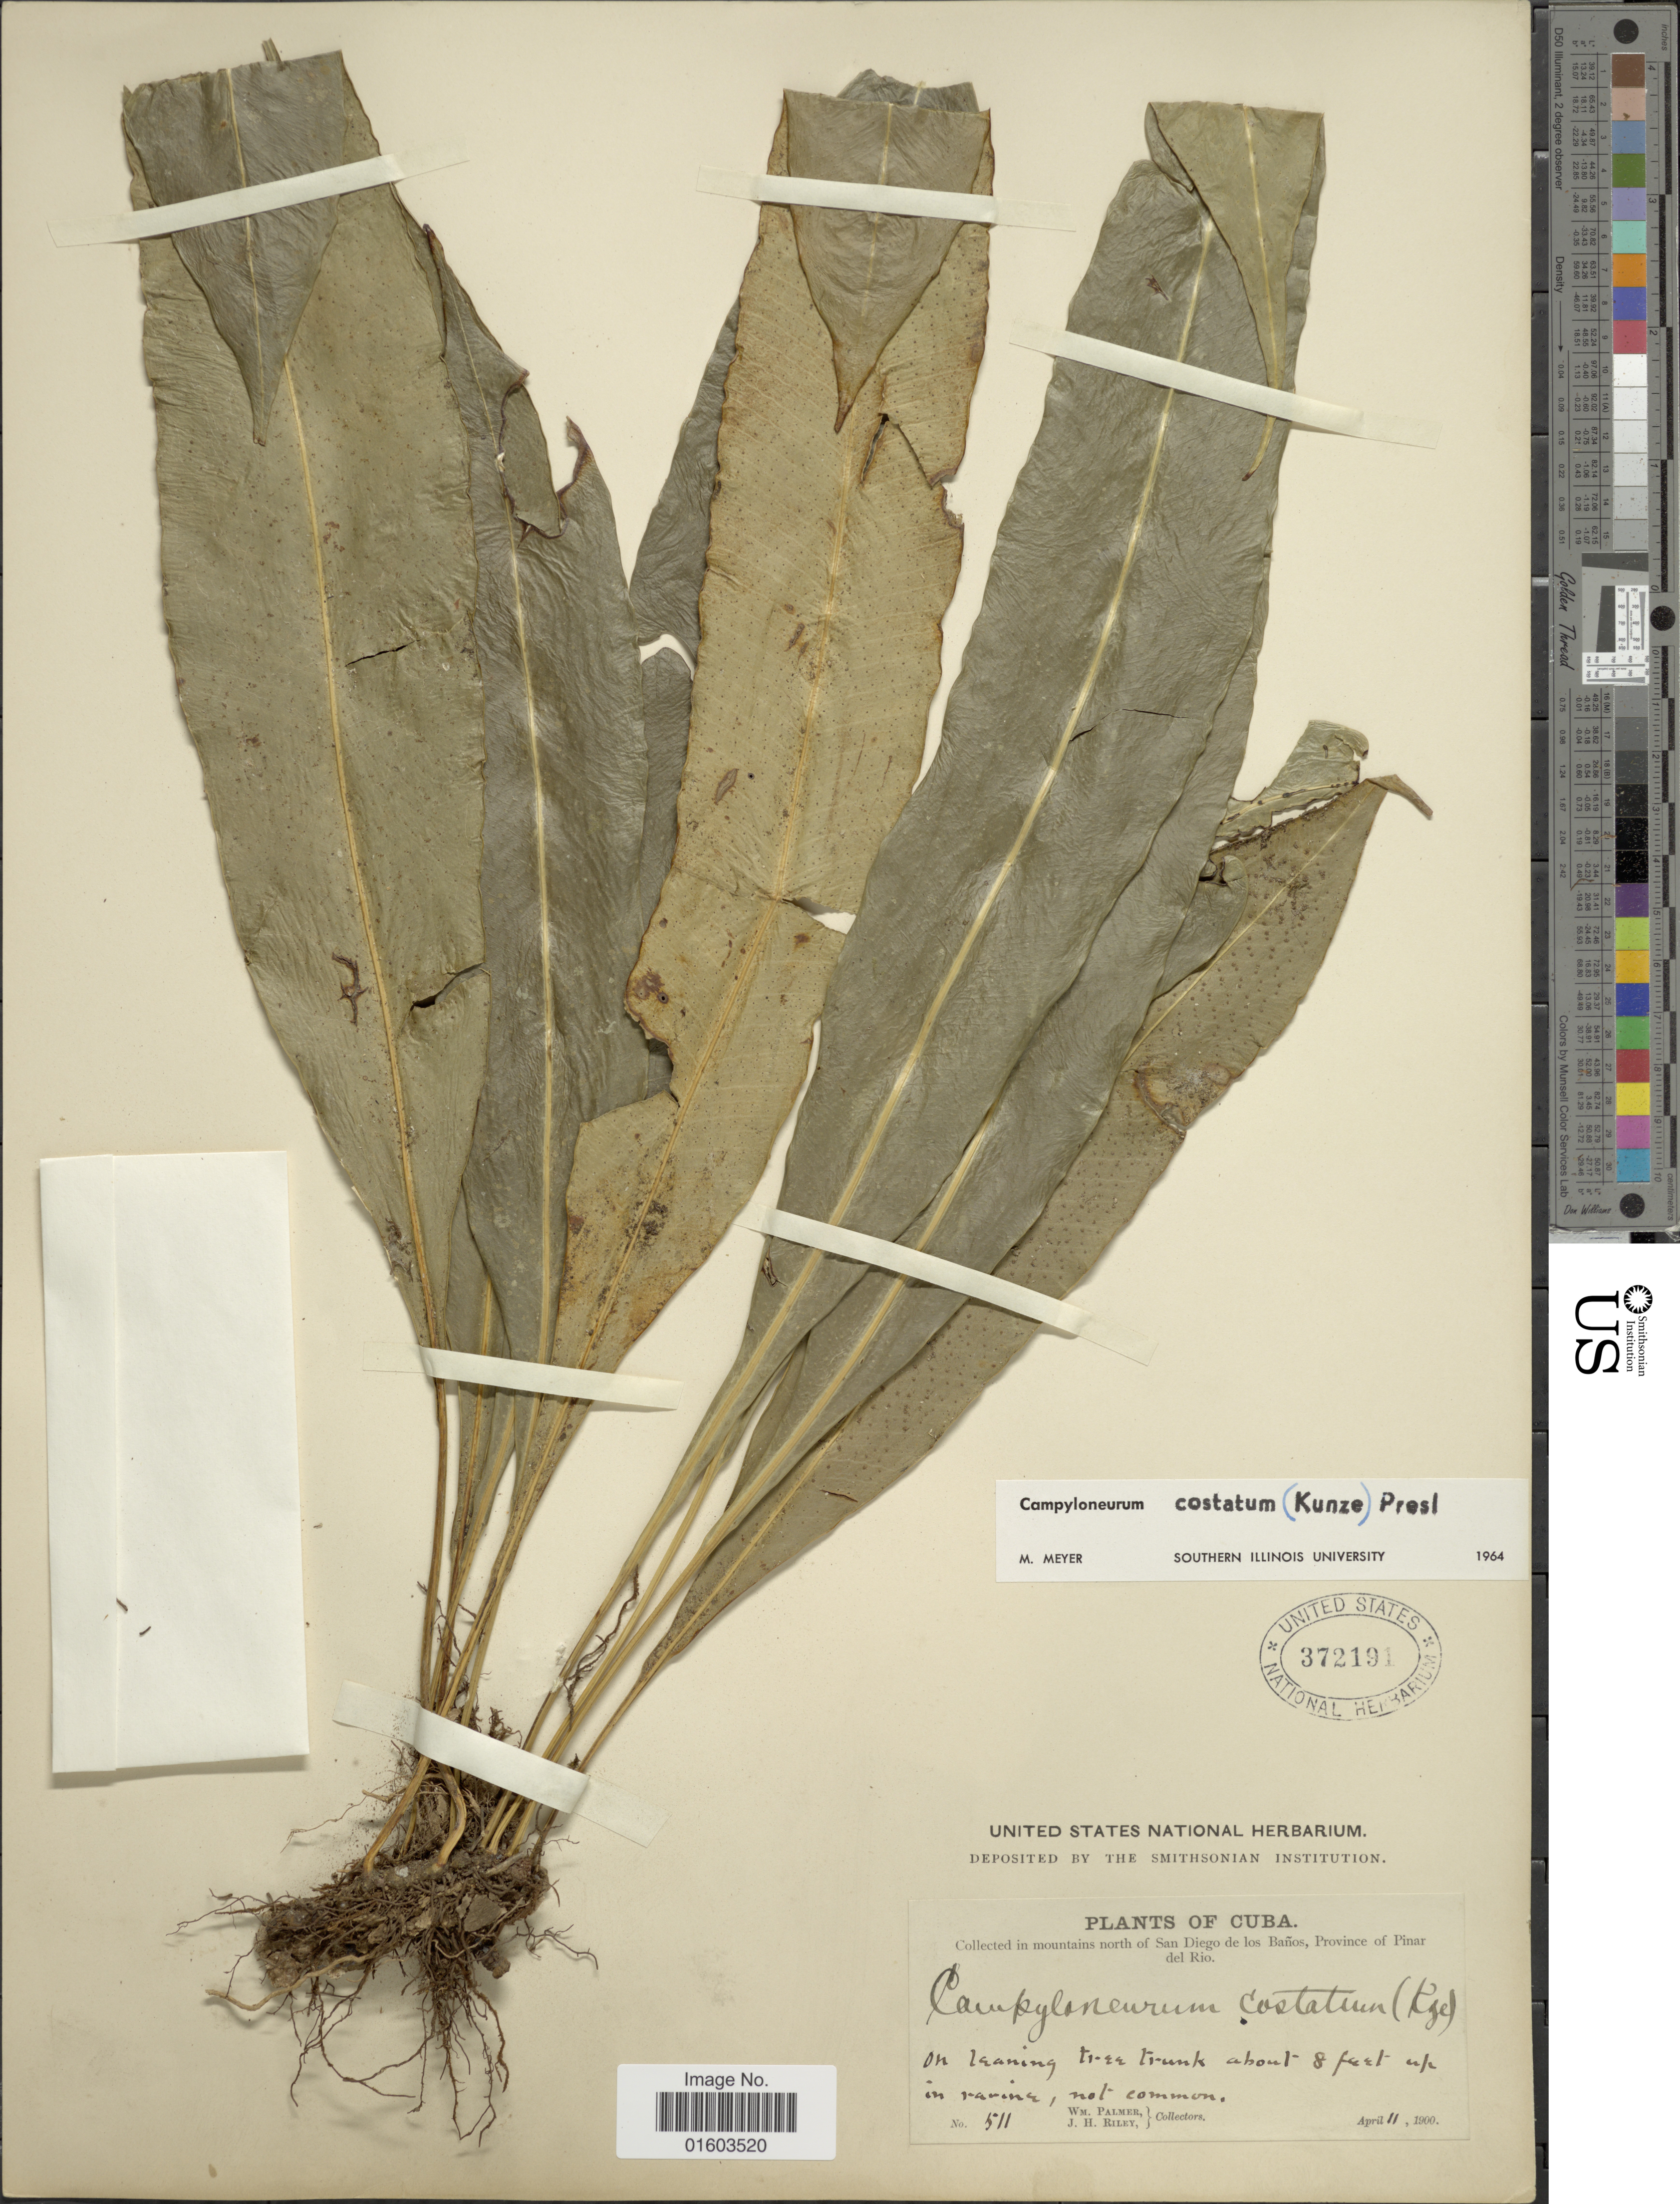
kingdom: Plantae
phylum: Tracheophyta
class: Polypodiopsida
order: Polypodiales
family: Polypodiaceae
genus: Campyloneurum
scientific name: Campyloneurum costatum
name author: (Kunze) C. Presl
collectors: W. Palmer & J. H. Riley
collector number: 511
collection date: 1900-04-11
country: Cuba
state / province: Pinar del Río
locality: In mountains north of San Diego de los Banos, Province of Pinar del Rio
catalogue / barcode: US 372191